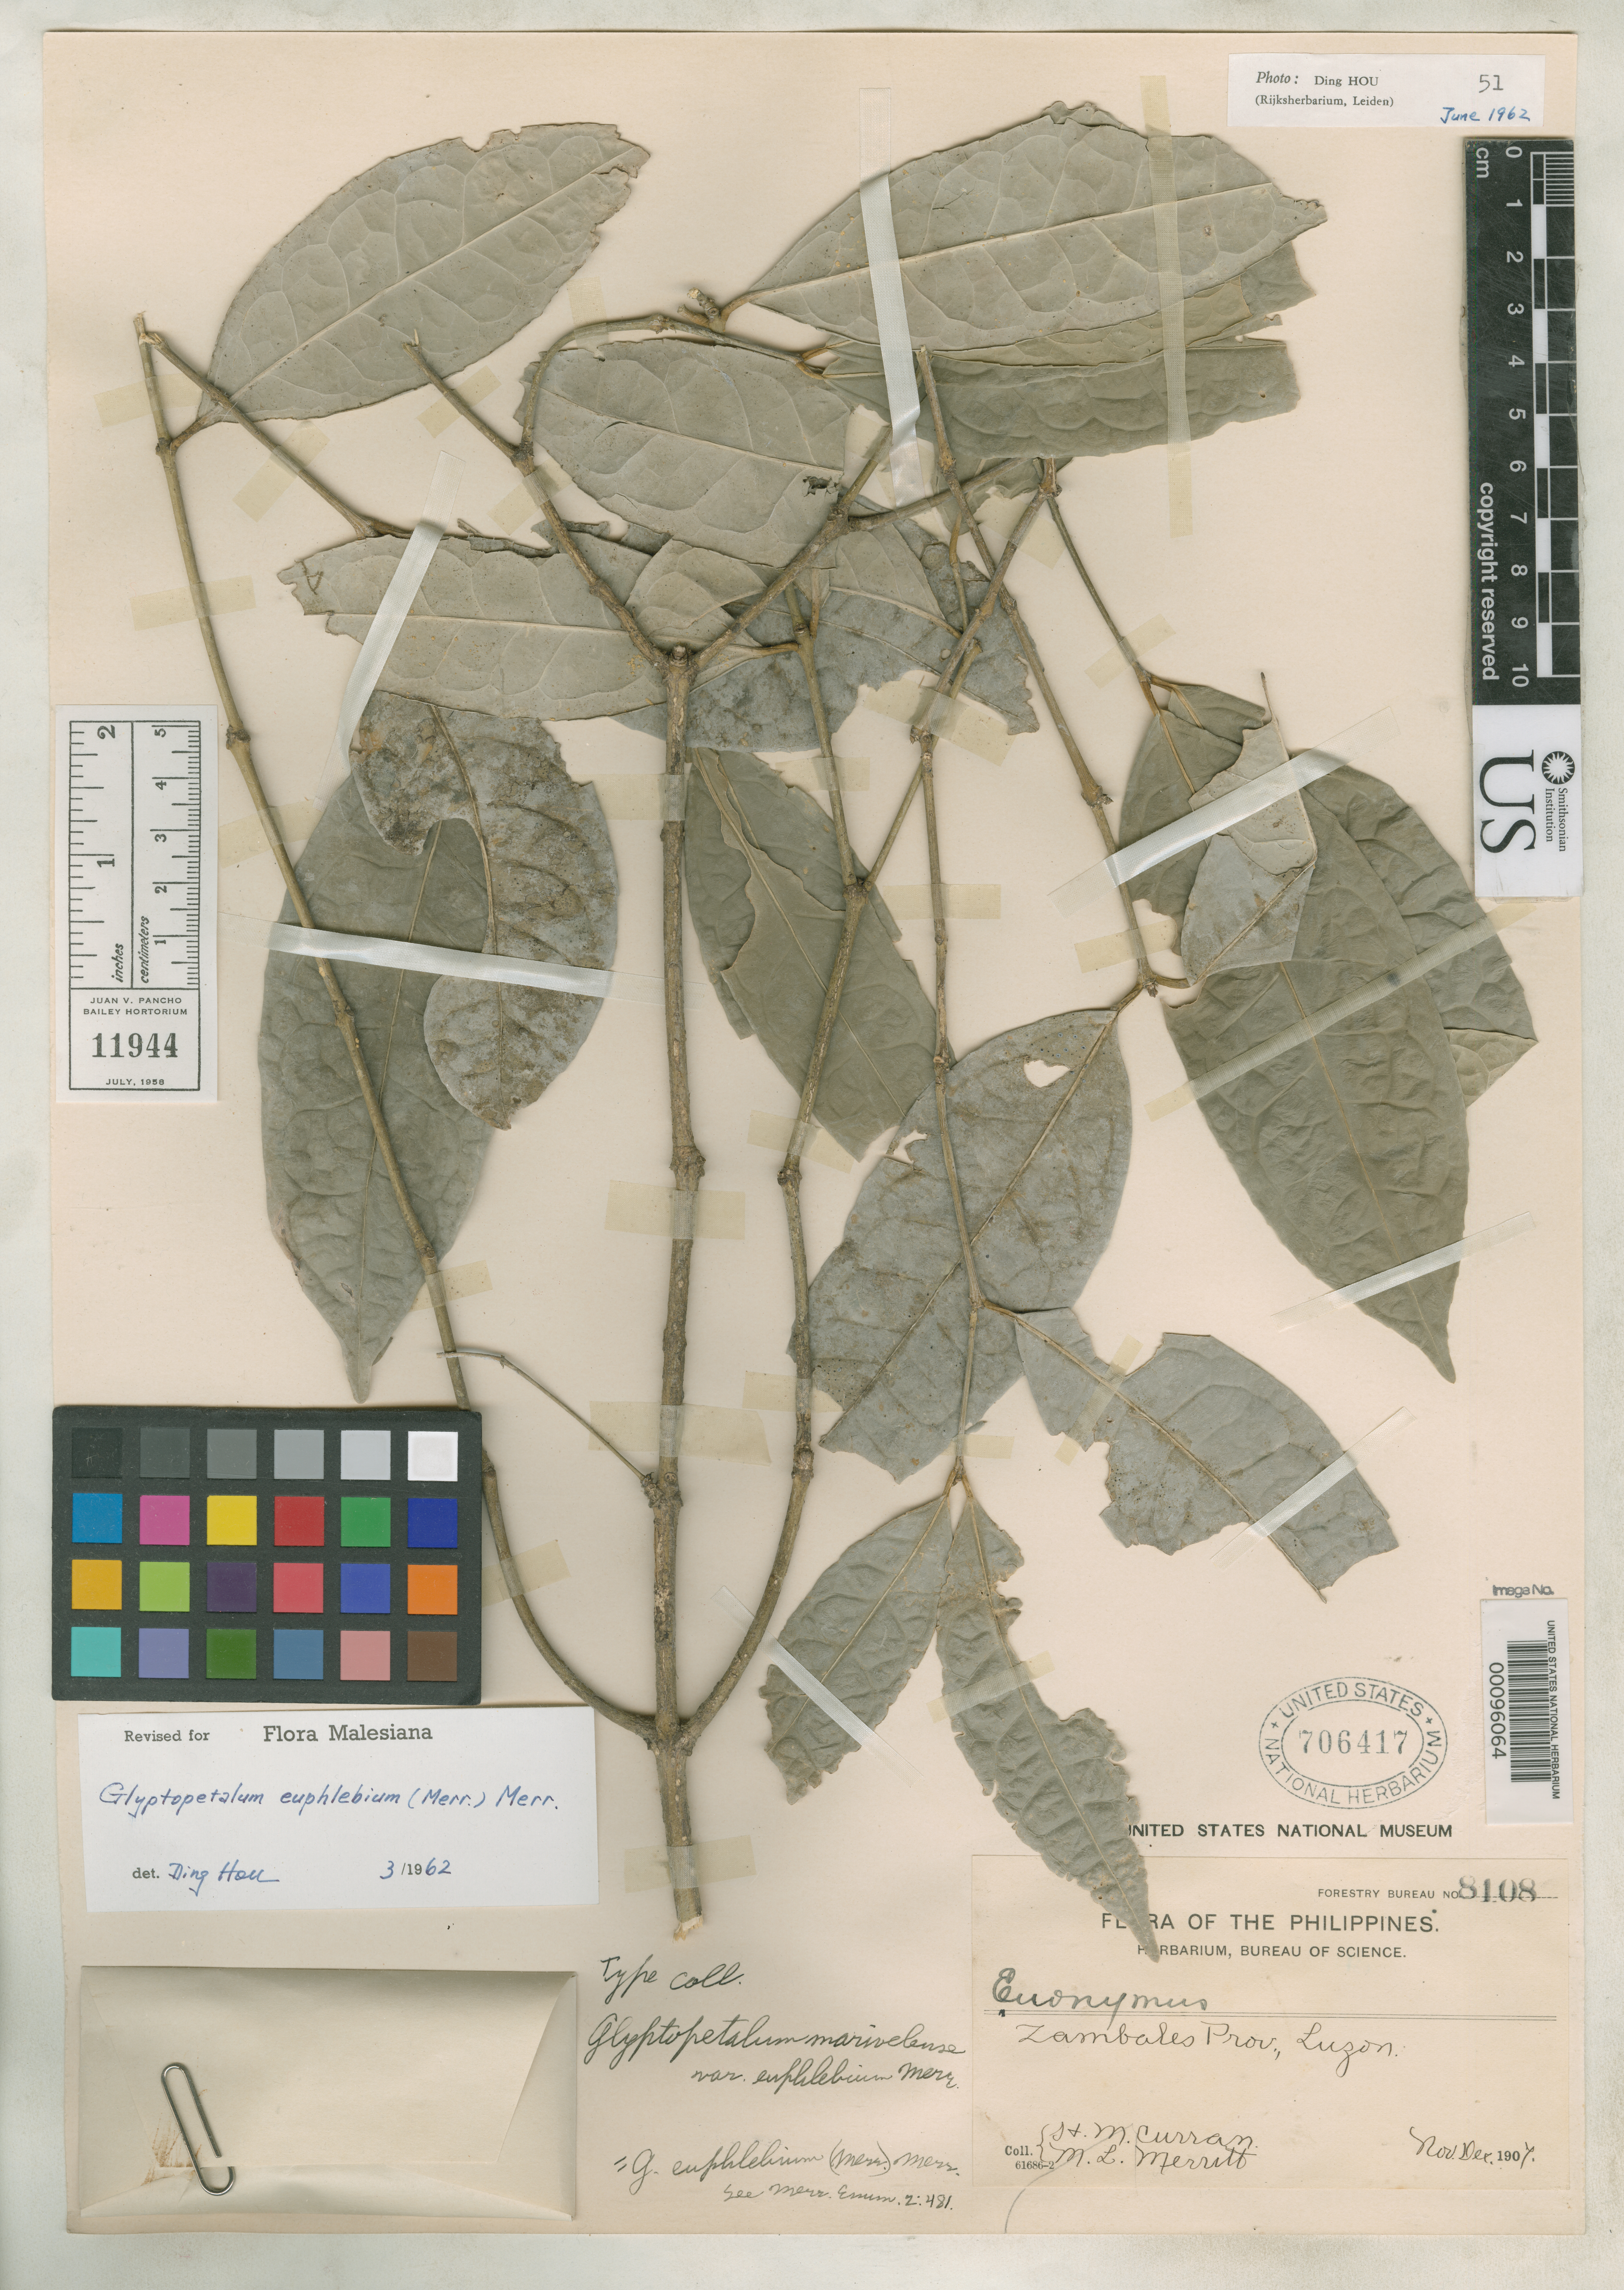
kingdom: Plantae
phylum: Tracheophyta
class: Magnoliopsida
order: Celastrales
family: Celastraceae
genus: Glyptopetalum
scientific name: Glyptopetalum marivelense var. euphlebium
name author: Merr.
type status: Isotype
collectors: H. M. Curran & M. L. Merritt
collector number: Bur. Sci. 8108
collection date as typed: Nov 1907 to -- Dec 1907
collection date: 1907-11/1907-12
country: Philippines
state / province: Central Luzon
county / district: Zambales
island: Luzon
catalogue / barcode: US 706417